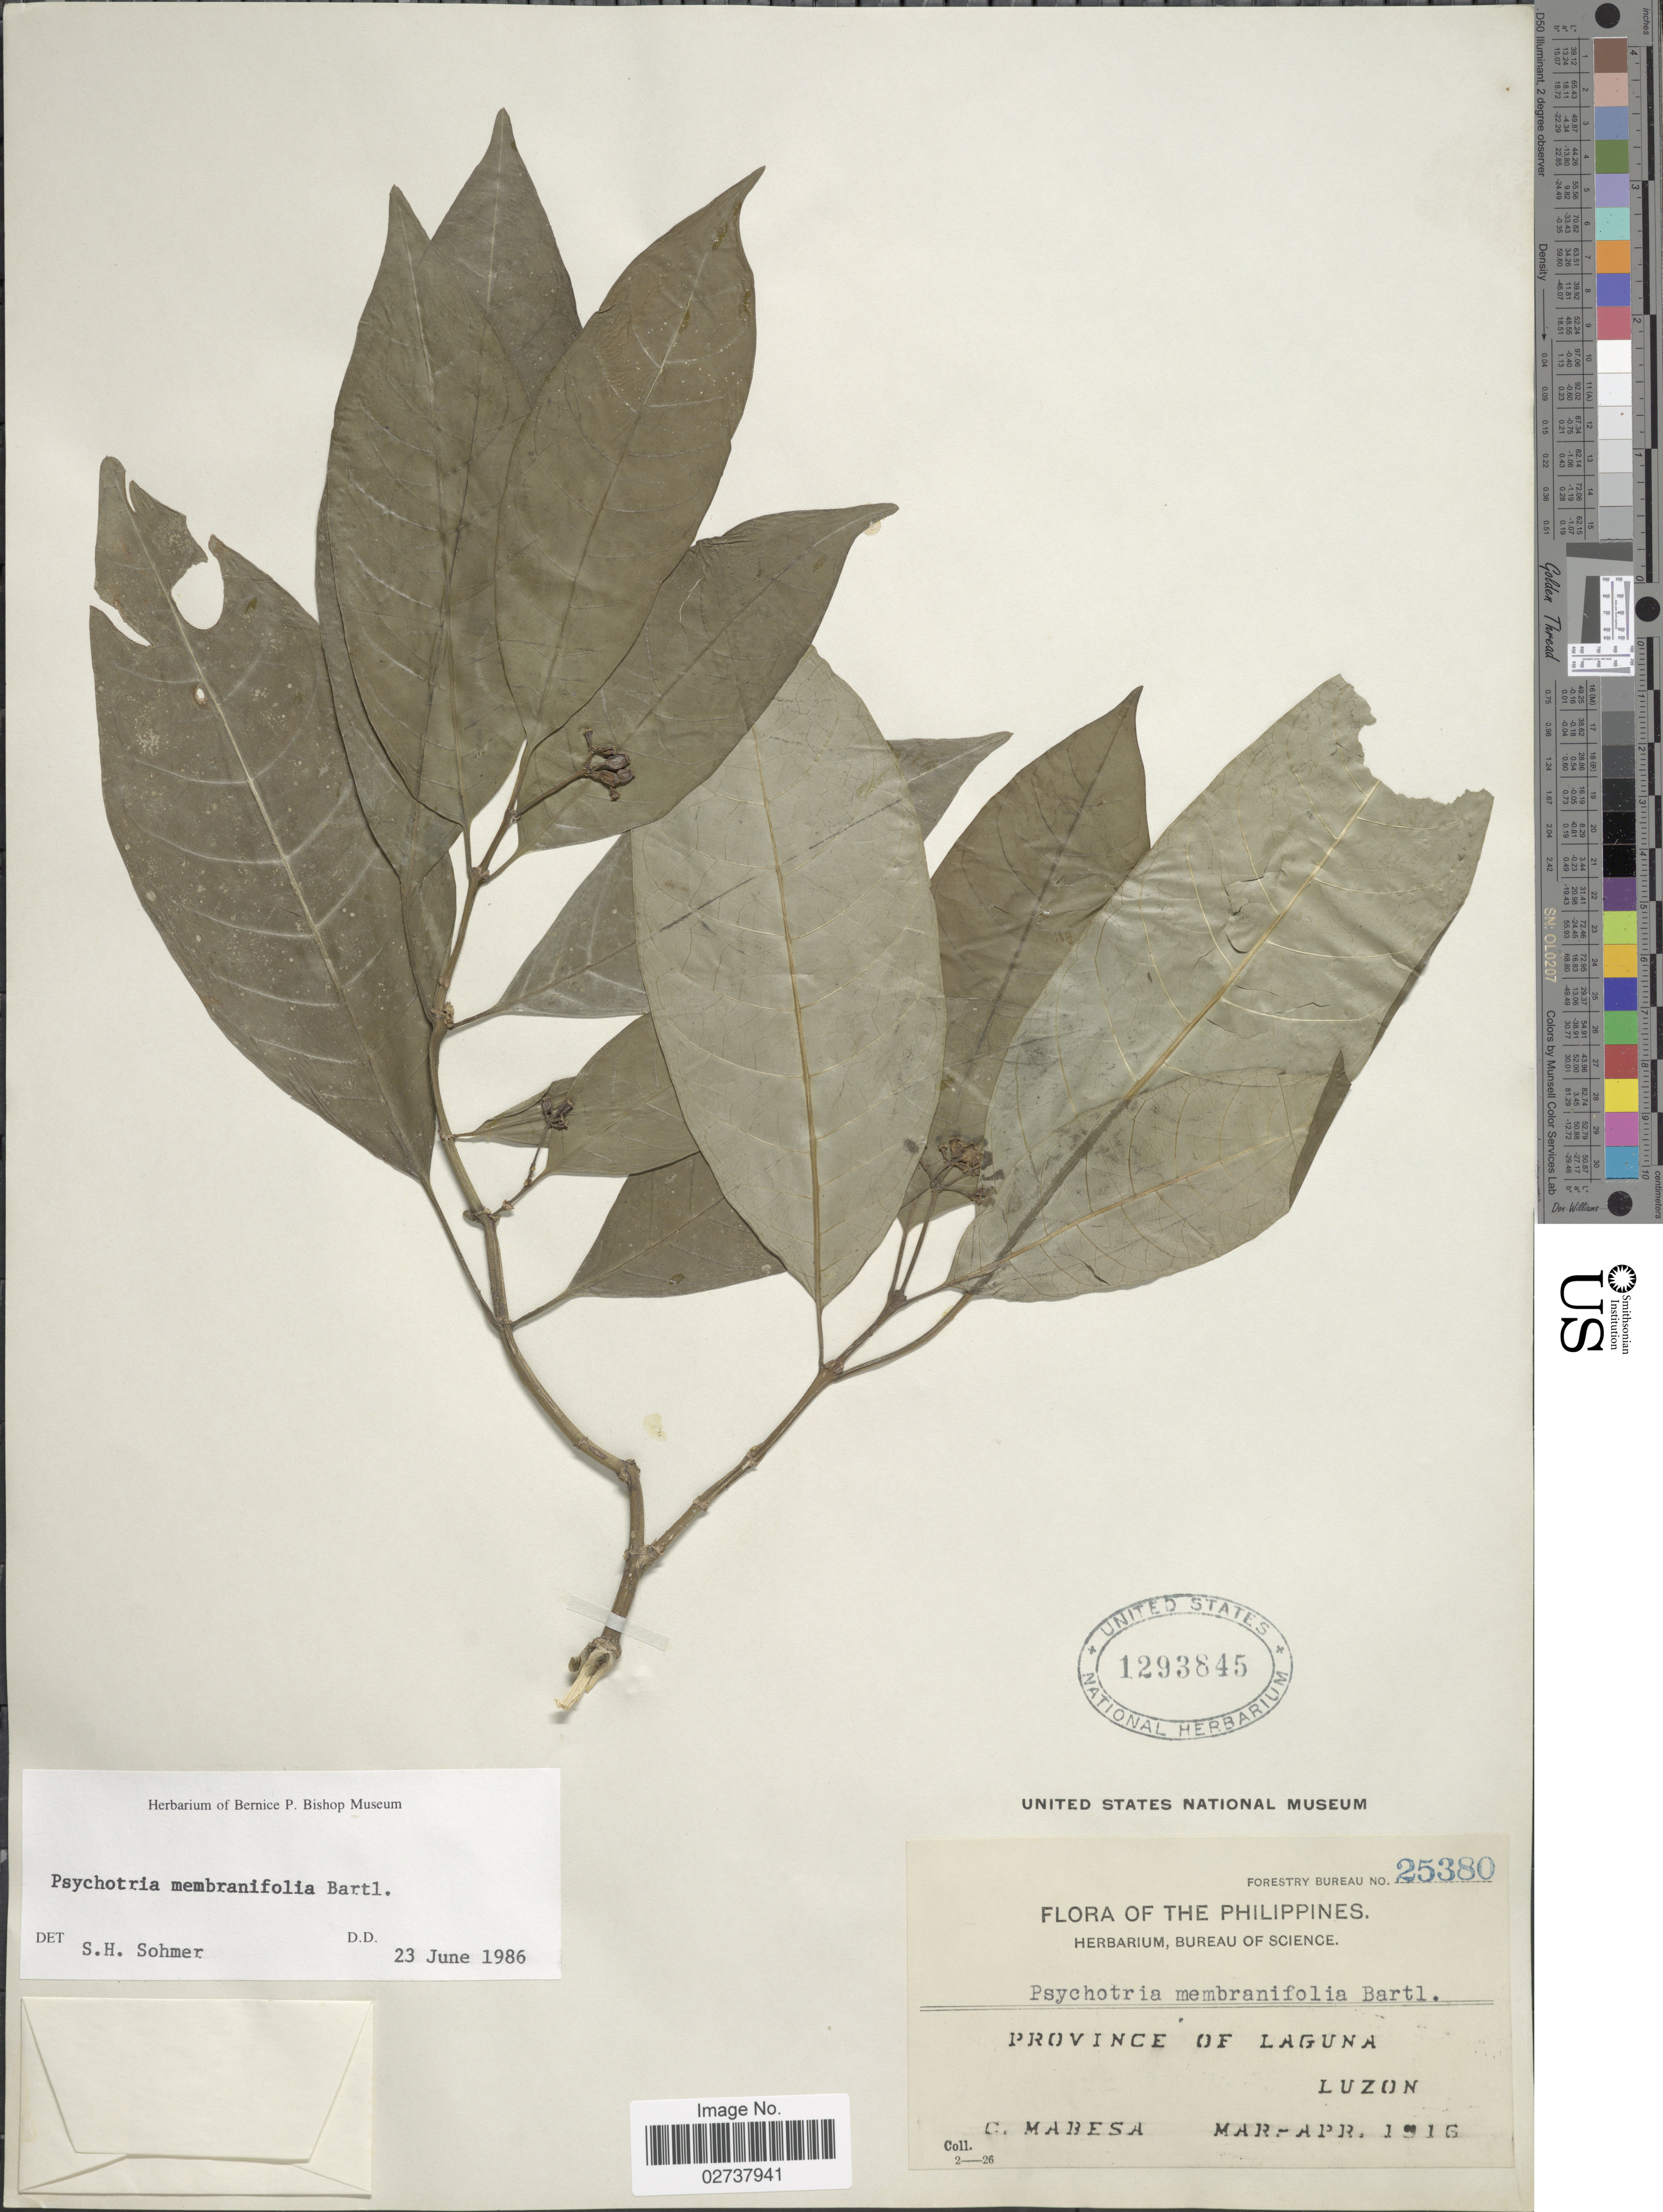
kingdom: Plantae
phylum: Tracheophyta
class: Magnoliopsida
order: Gentianales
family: Rubiaceae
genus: Psychotria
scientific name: Psychotria membranifolia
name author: Bartl. ex A. DC.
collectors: C. Mabesa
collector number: Forestry Bureau 25380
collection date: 1916-03/1916-04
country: Philippines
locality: Province of Laguna, Luzon.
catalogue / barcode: US 1293845